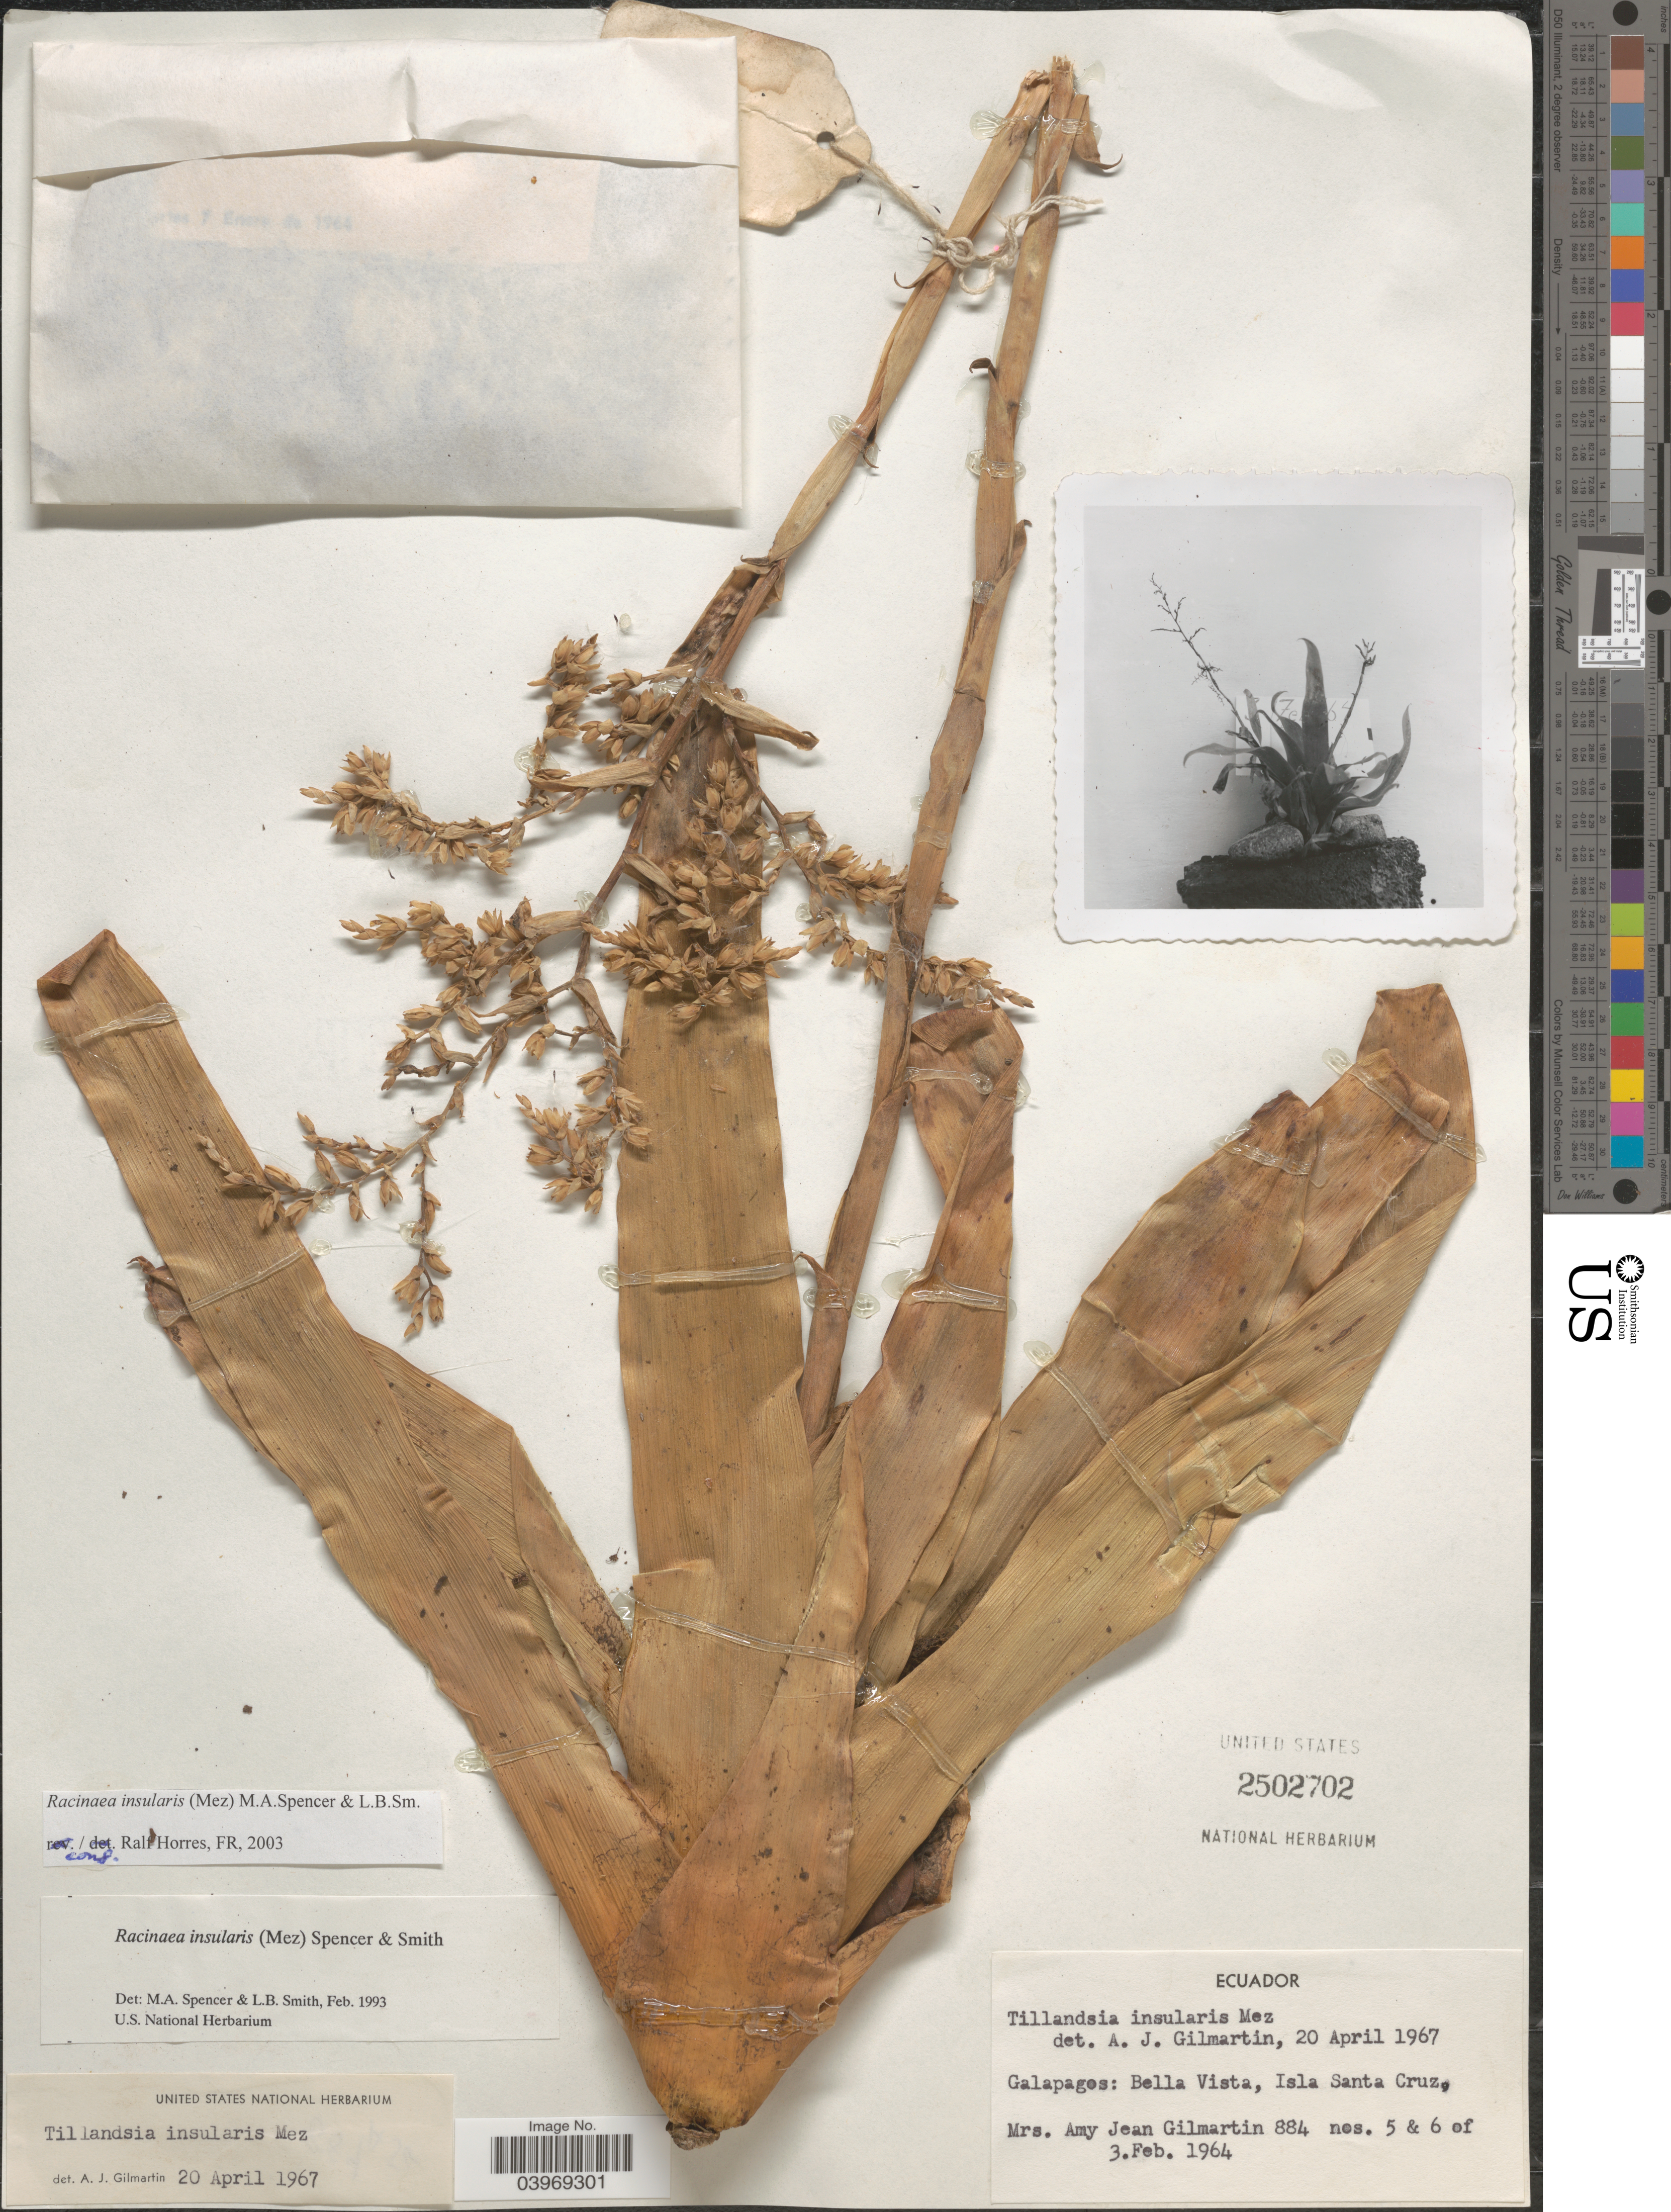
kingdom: Plantae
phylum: Tracheophyta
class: Liliopsida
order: Poales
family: Bromeliaceae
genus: Racinaea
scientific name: Racinaea insularis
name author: (Mez) M.A. Spencer & L.B. Sm.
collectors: A. J. Gilmartin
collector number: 884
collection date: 1964-02-03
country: Ecuador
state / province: Colón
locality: Galapagos: Bella Vista, Isla Santa Cruz.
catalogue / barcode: US 2502702